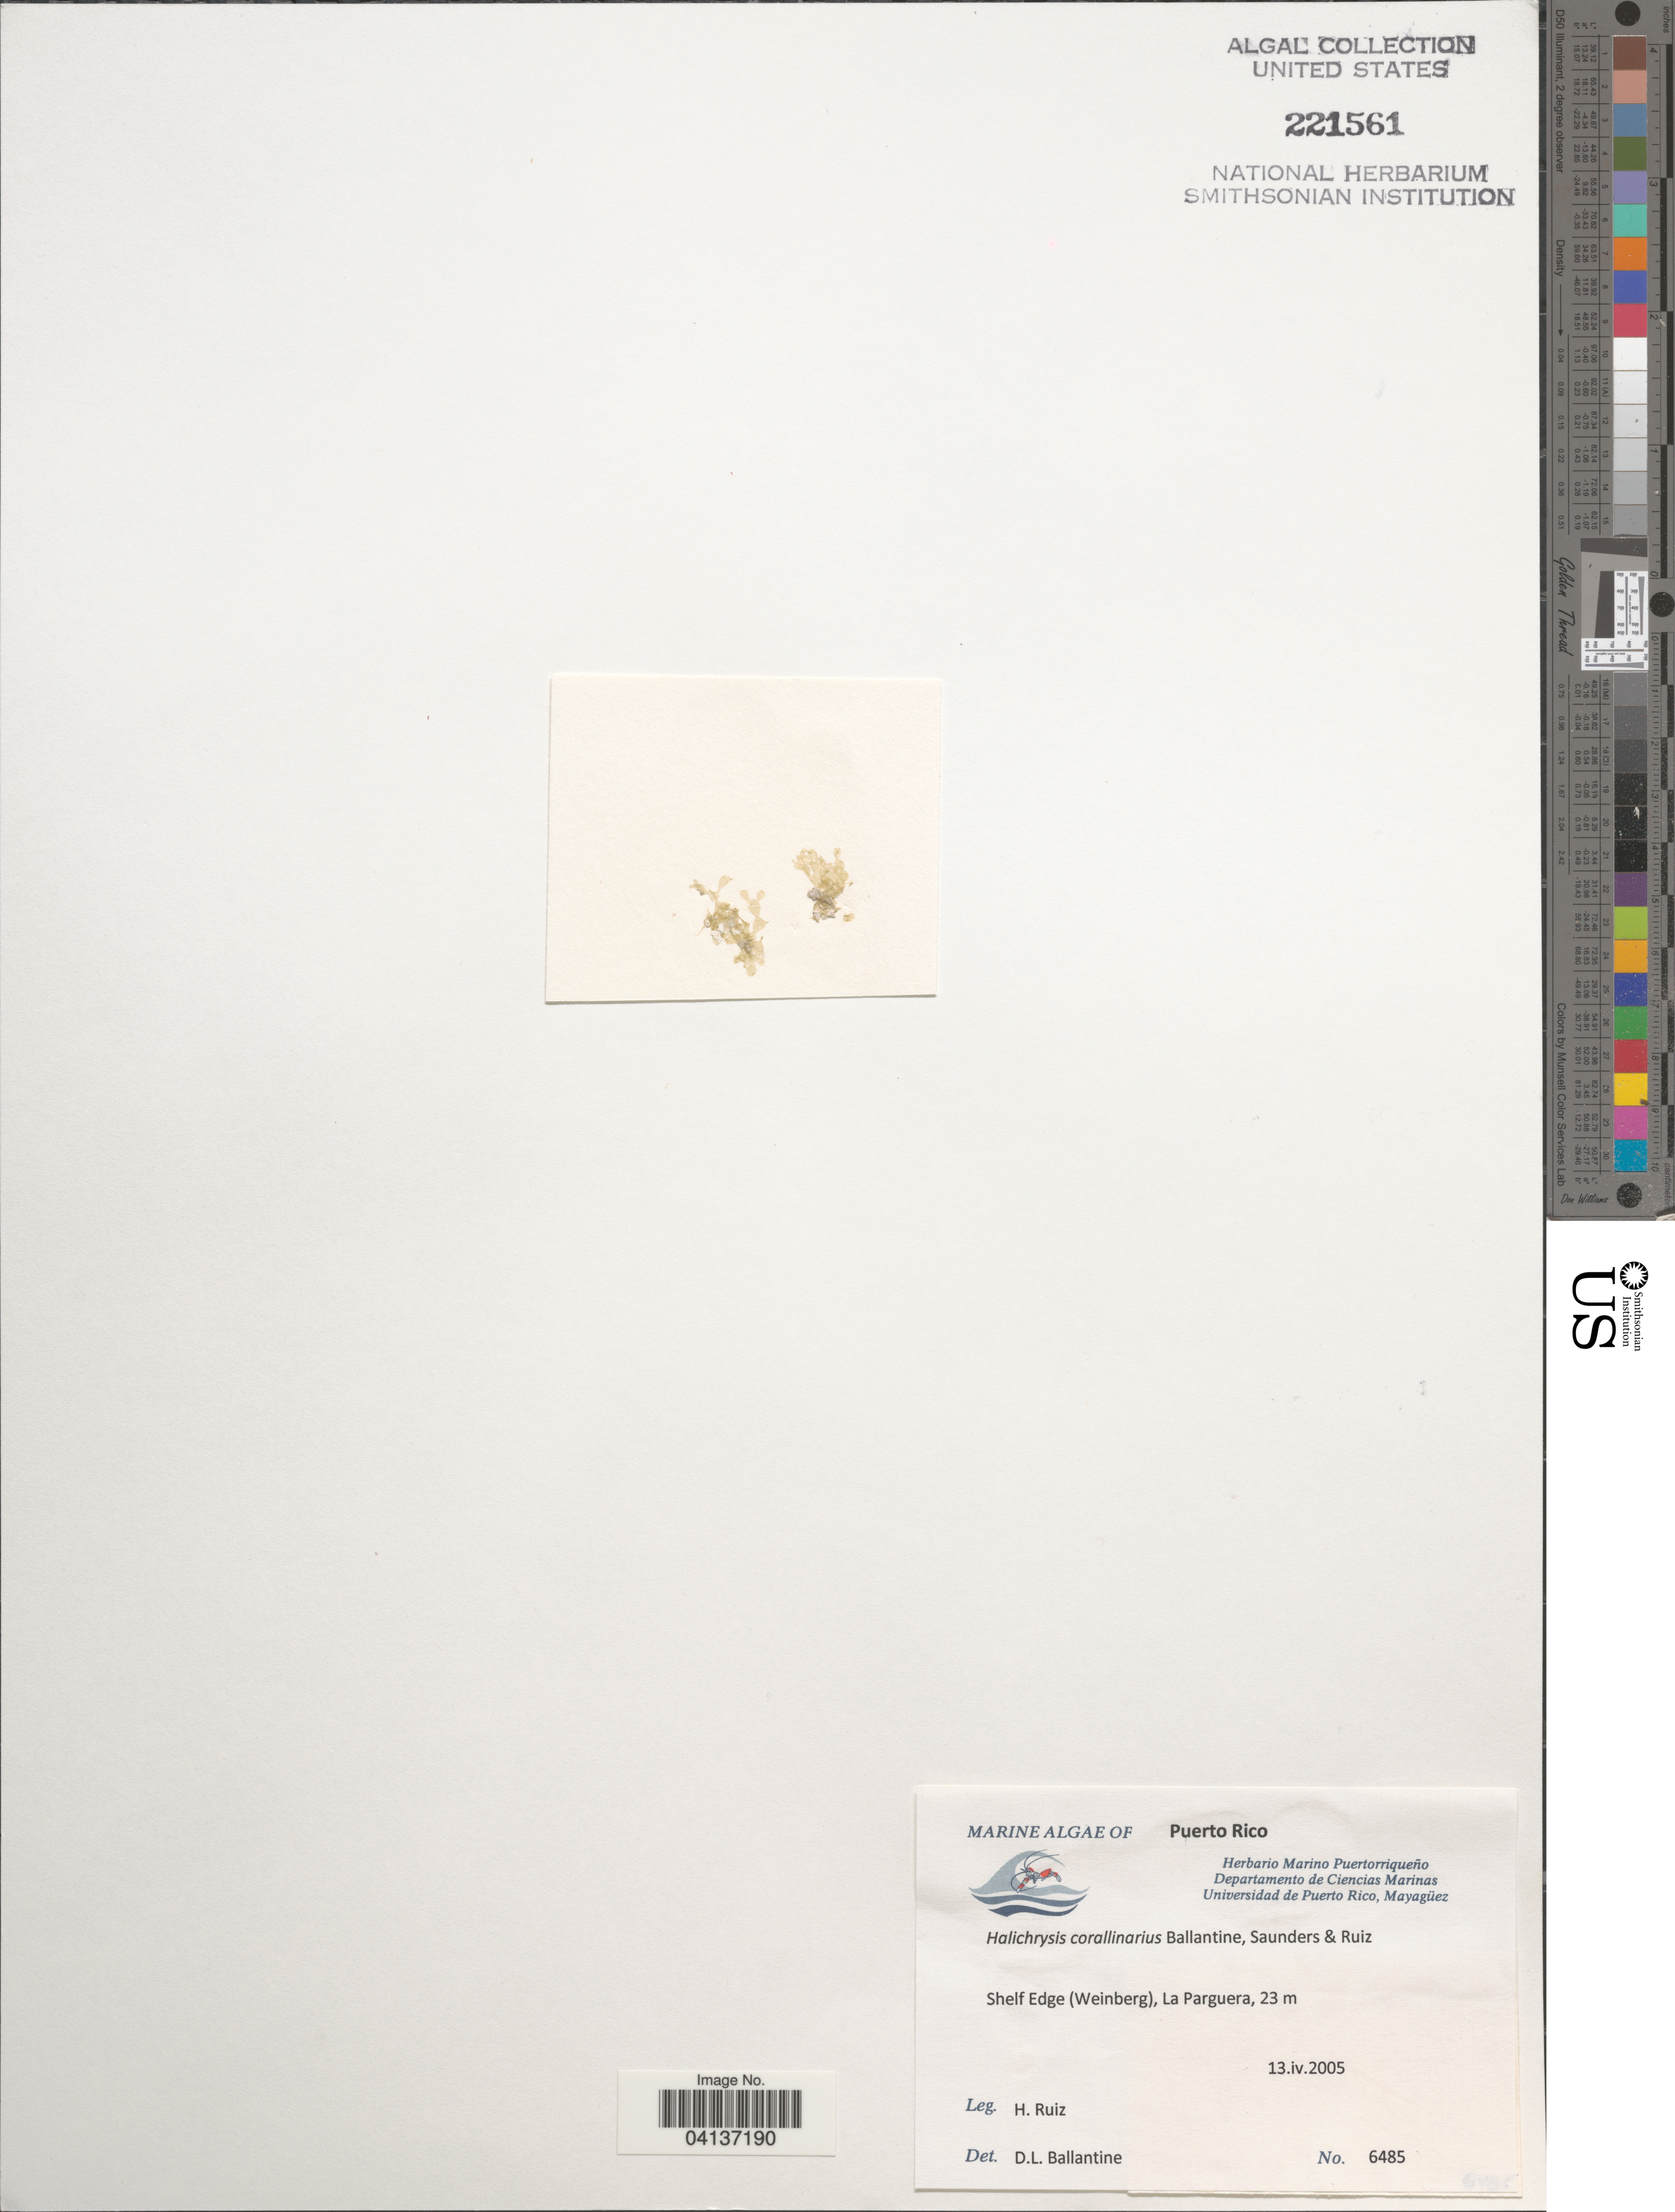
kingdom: Plantae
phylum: Rhodophyta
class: Florideophyceae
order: Rhodymeniales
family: Rhodymeniaceae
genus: Halichrysis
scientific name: Halichrysis corallinarius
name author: D.L. Ballant. et al.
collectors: H. Ruiz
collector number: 6485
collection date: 2005-04-13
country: Puerto Rico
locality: Shelf Edge (Weinberg), La Parguera.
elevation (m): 23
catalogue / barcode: US 221561